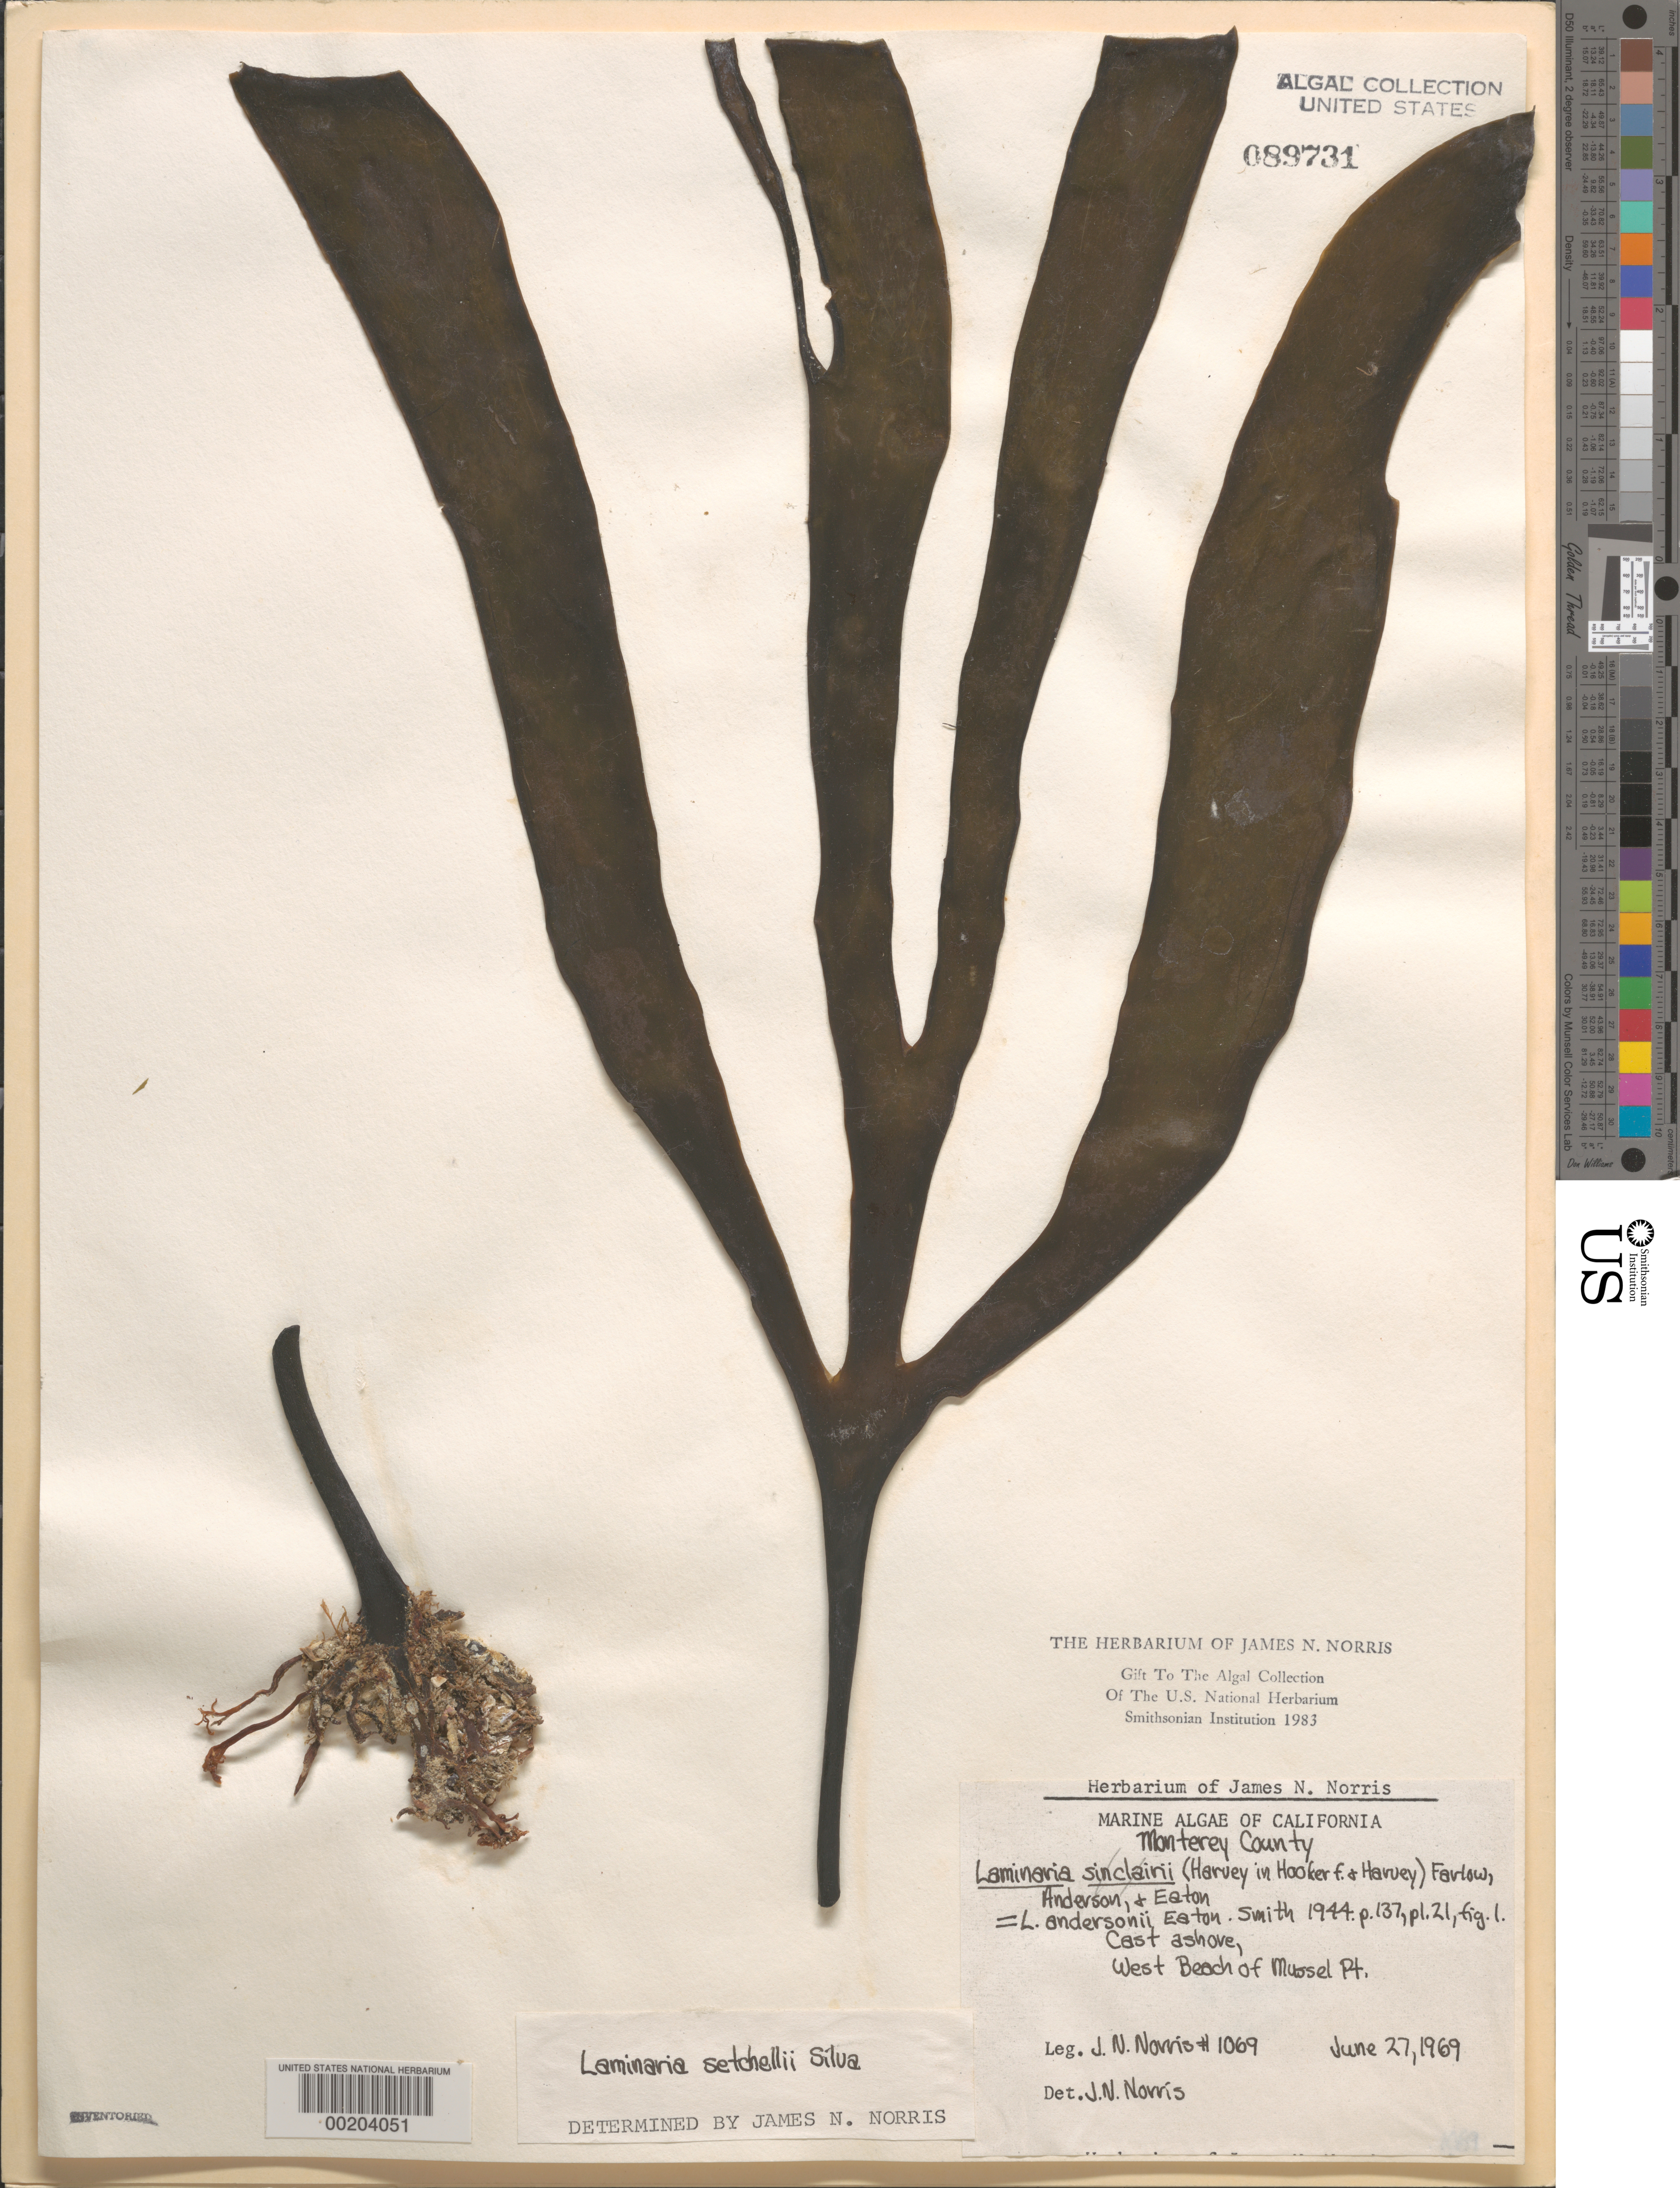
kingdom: Chromista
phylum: Ochrophyta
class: Phaeophyceae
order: Laminariales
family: Laminariaceae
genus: Laminaria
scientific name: Laminaria setchellii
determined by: Norris, James N.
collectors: J. N. Norris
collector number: JN-1069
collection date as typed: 27 Jun 1969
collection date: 1969-06-27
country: United States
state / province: California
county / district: Monterey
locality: West beach, Mussel Point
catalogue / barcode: US 89731